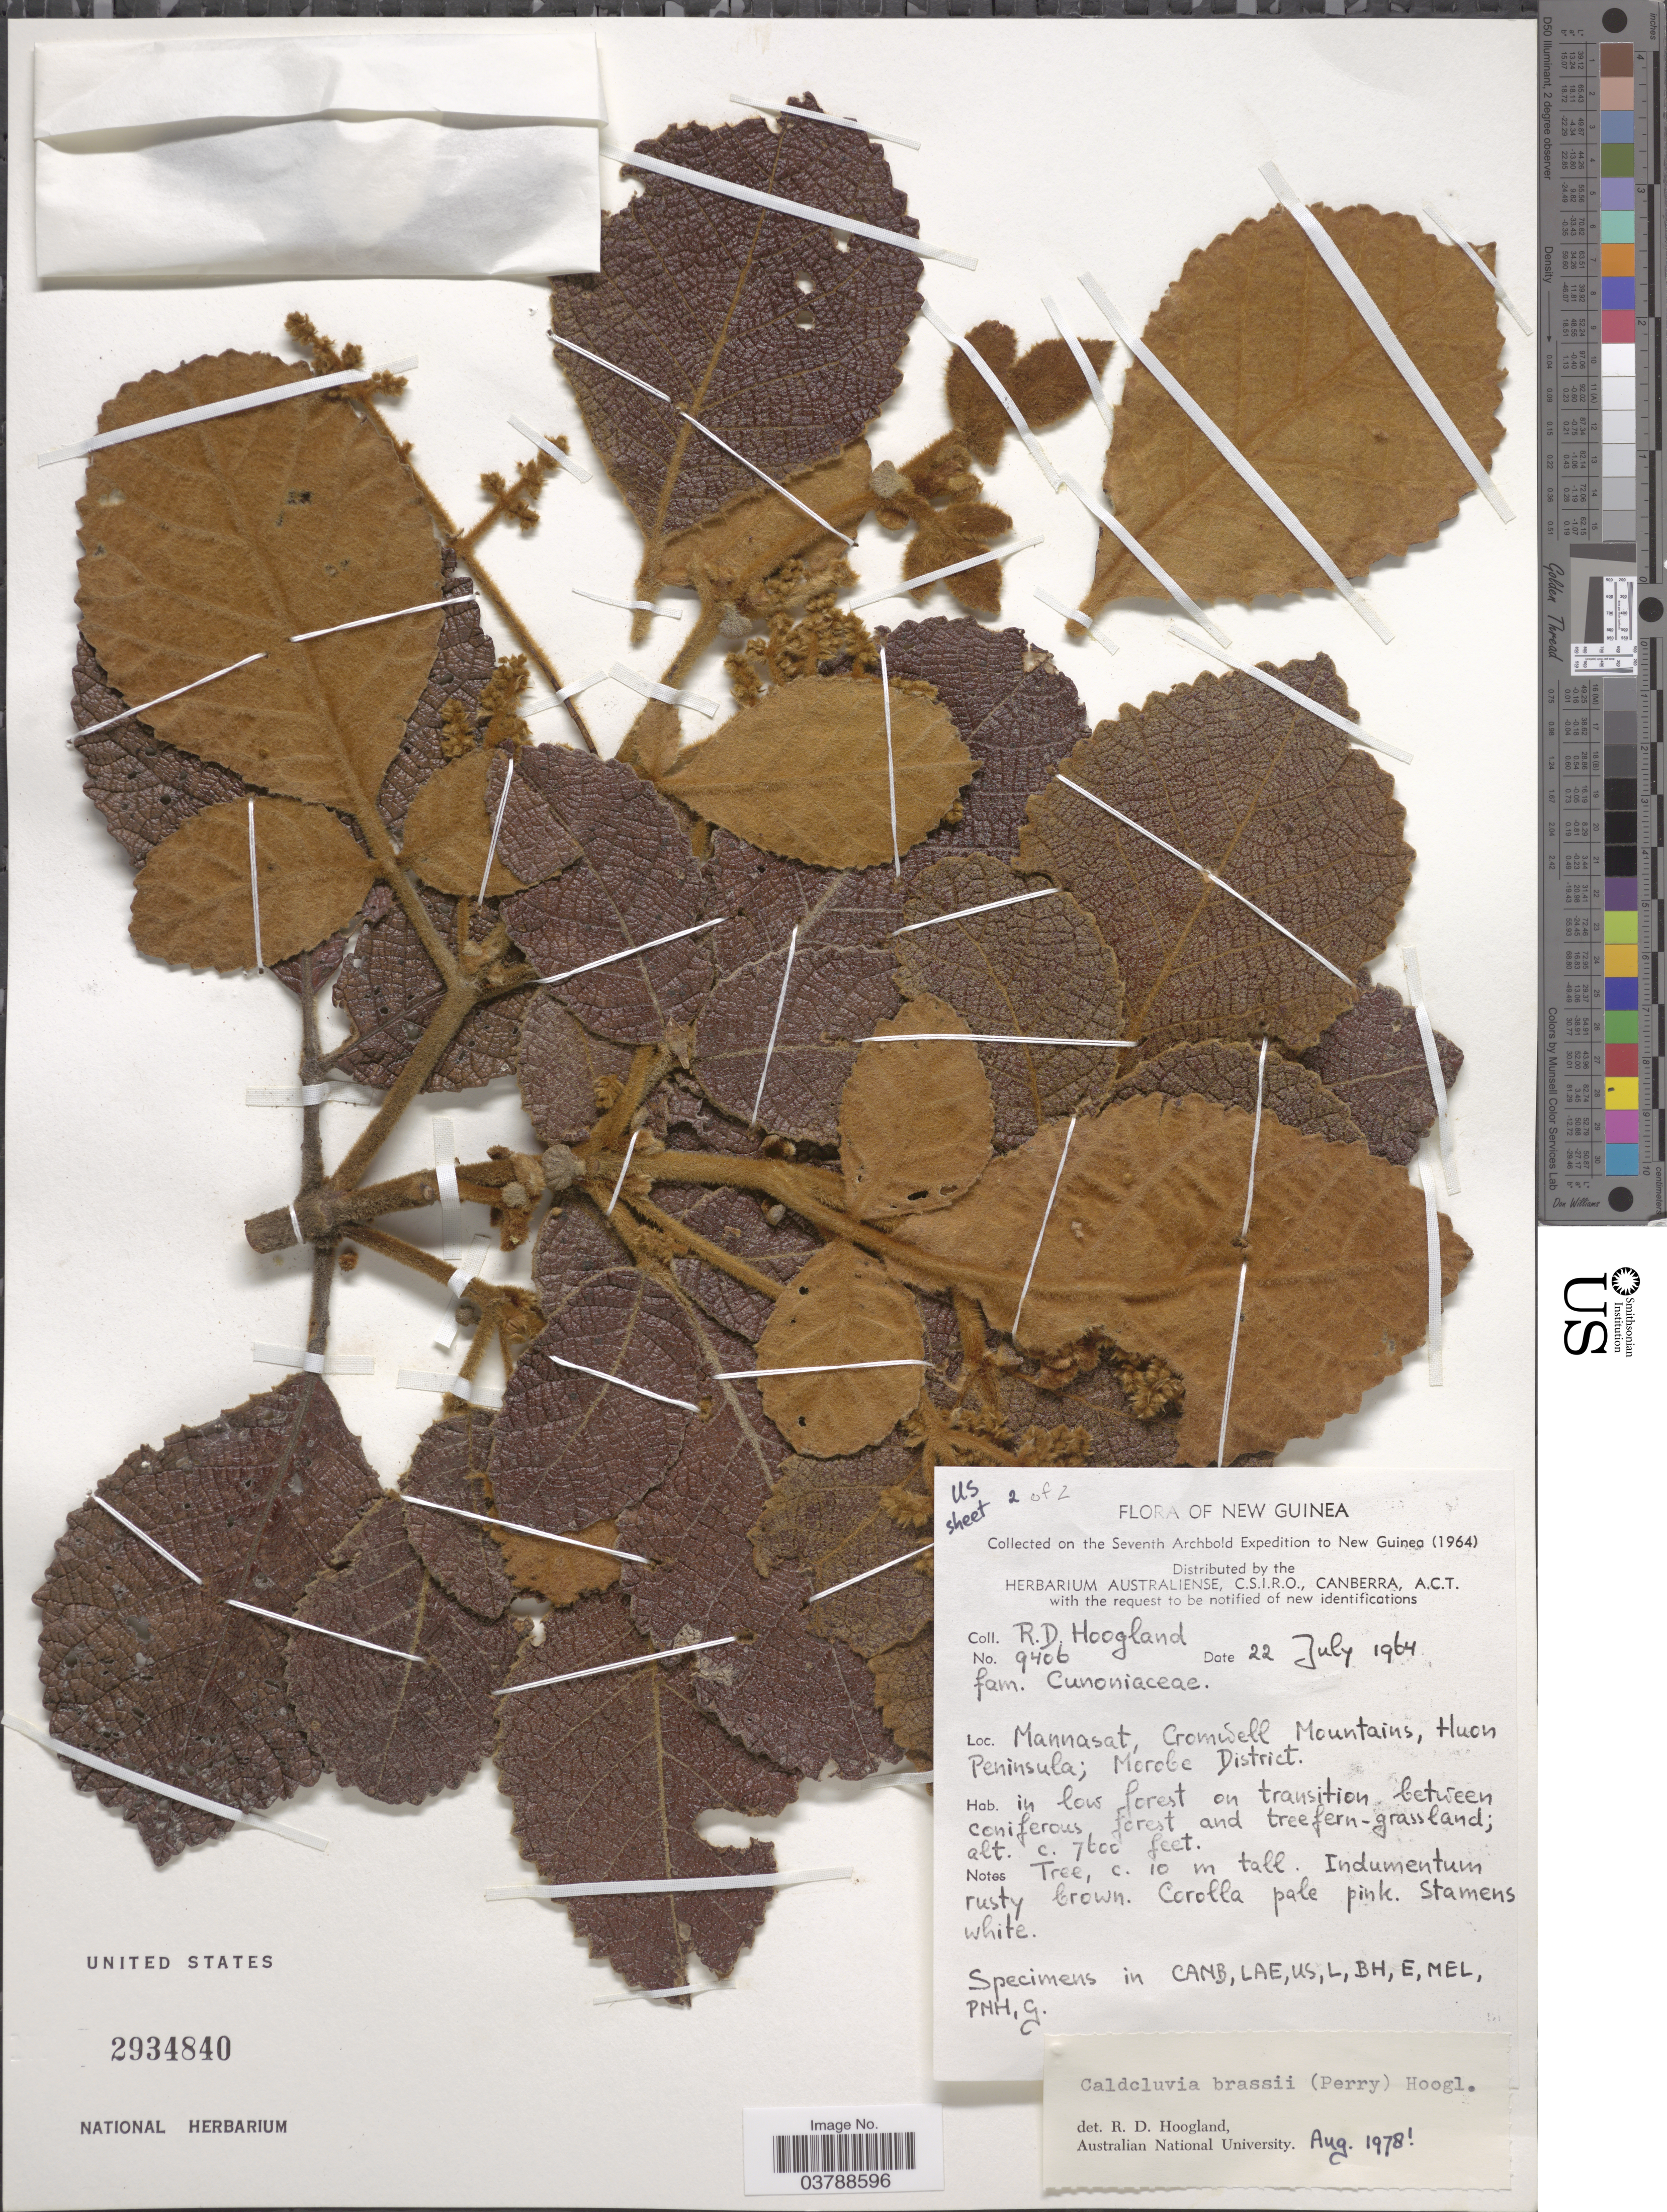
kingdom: Plantae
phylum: Tracheophyta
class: Magnoliopsida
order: Oxalidales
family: Cunoniaceae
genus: Caldcluvia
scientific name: Caldcluvia brassii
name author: (L.M. Perry) Hoogland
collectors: R. D. Hoogland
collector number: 9406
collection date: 1964-07-22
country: Papua New Guinea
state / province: Morobe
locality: New Guinea. Mannasat, Cromwell Mountains, Huon Peninsula; Morobe District.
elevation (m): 2316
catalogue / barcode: US 2934840